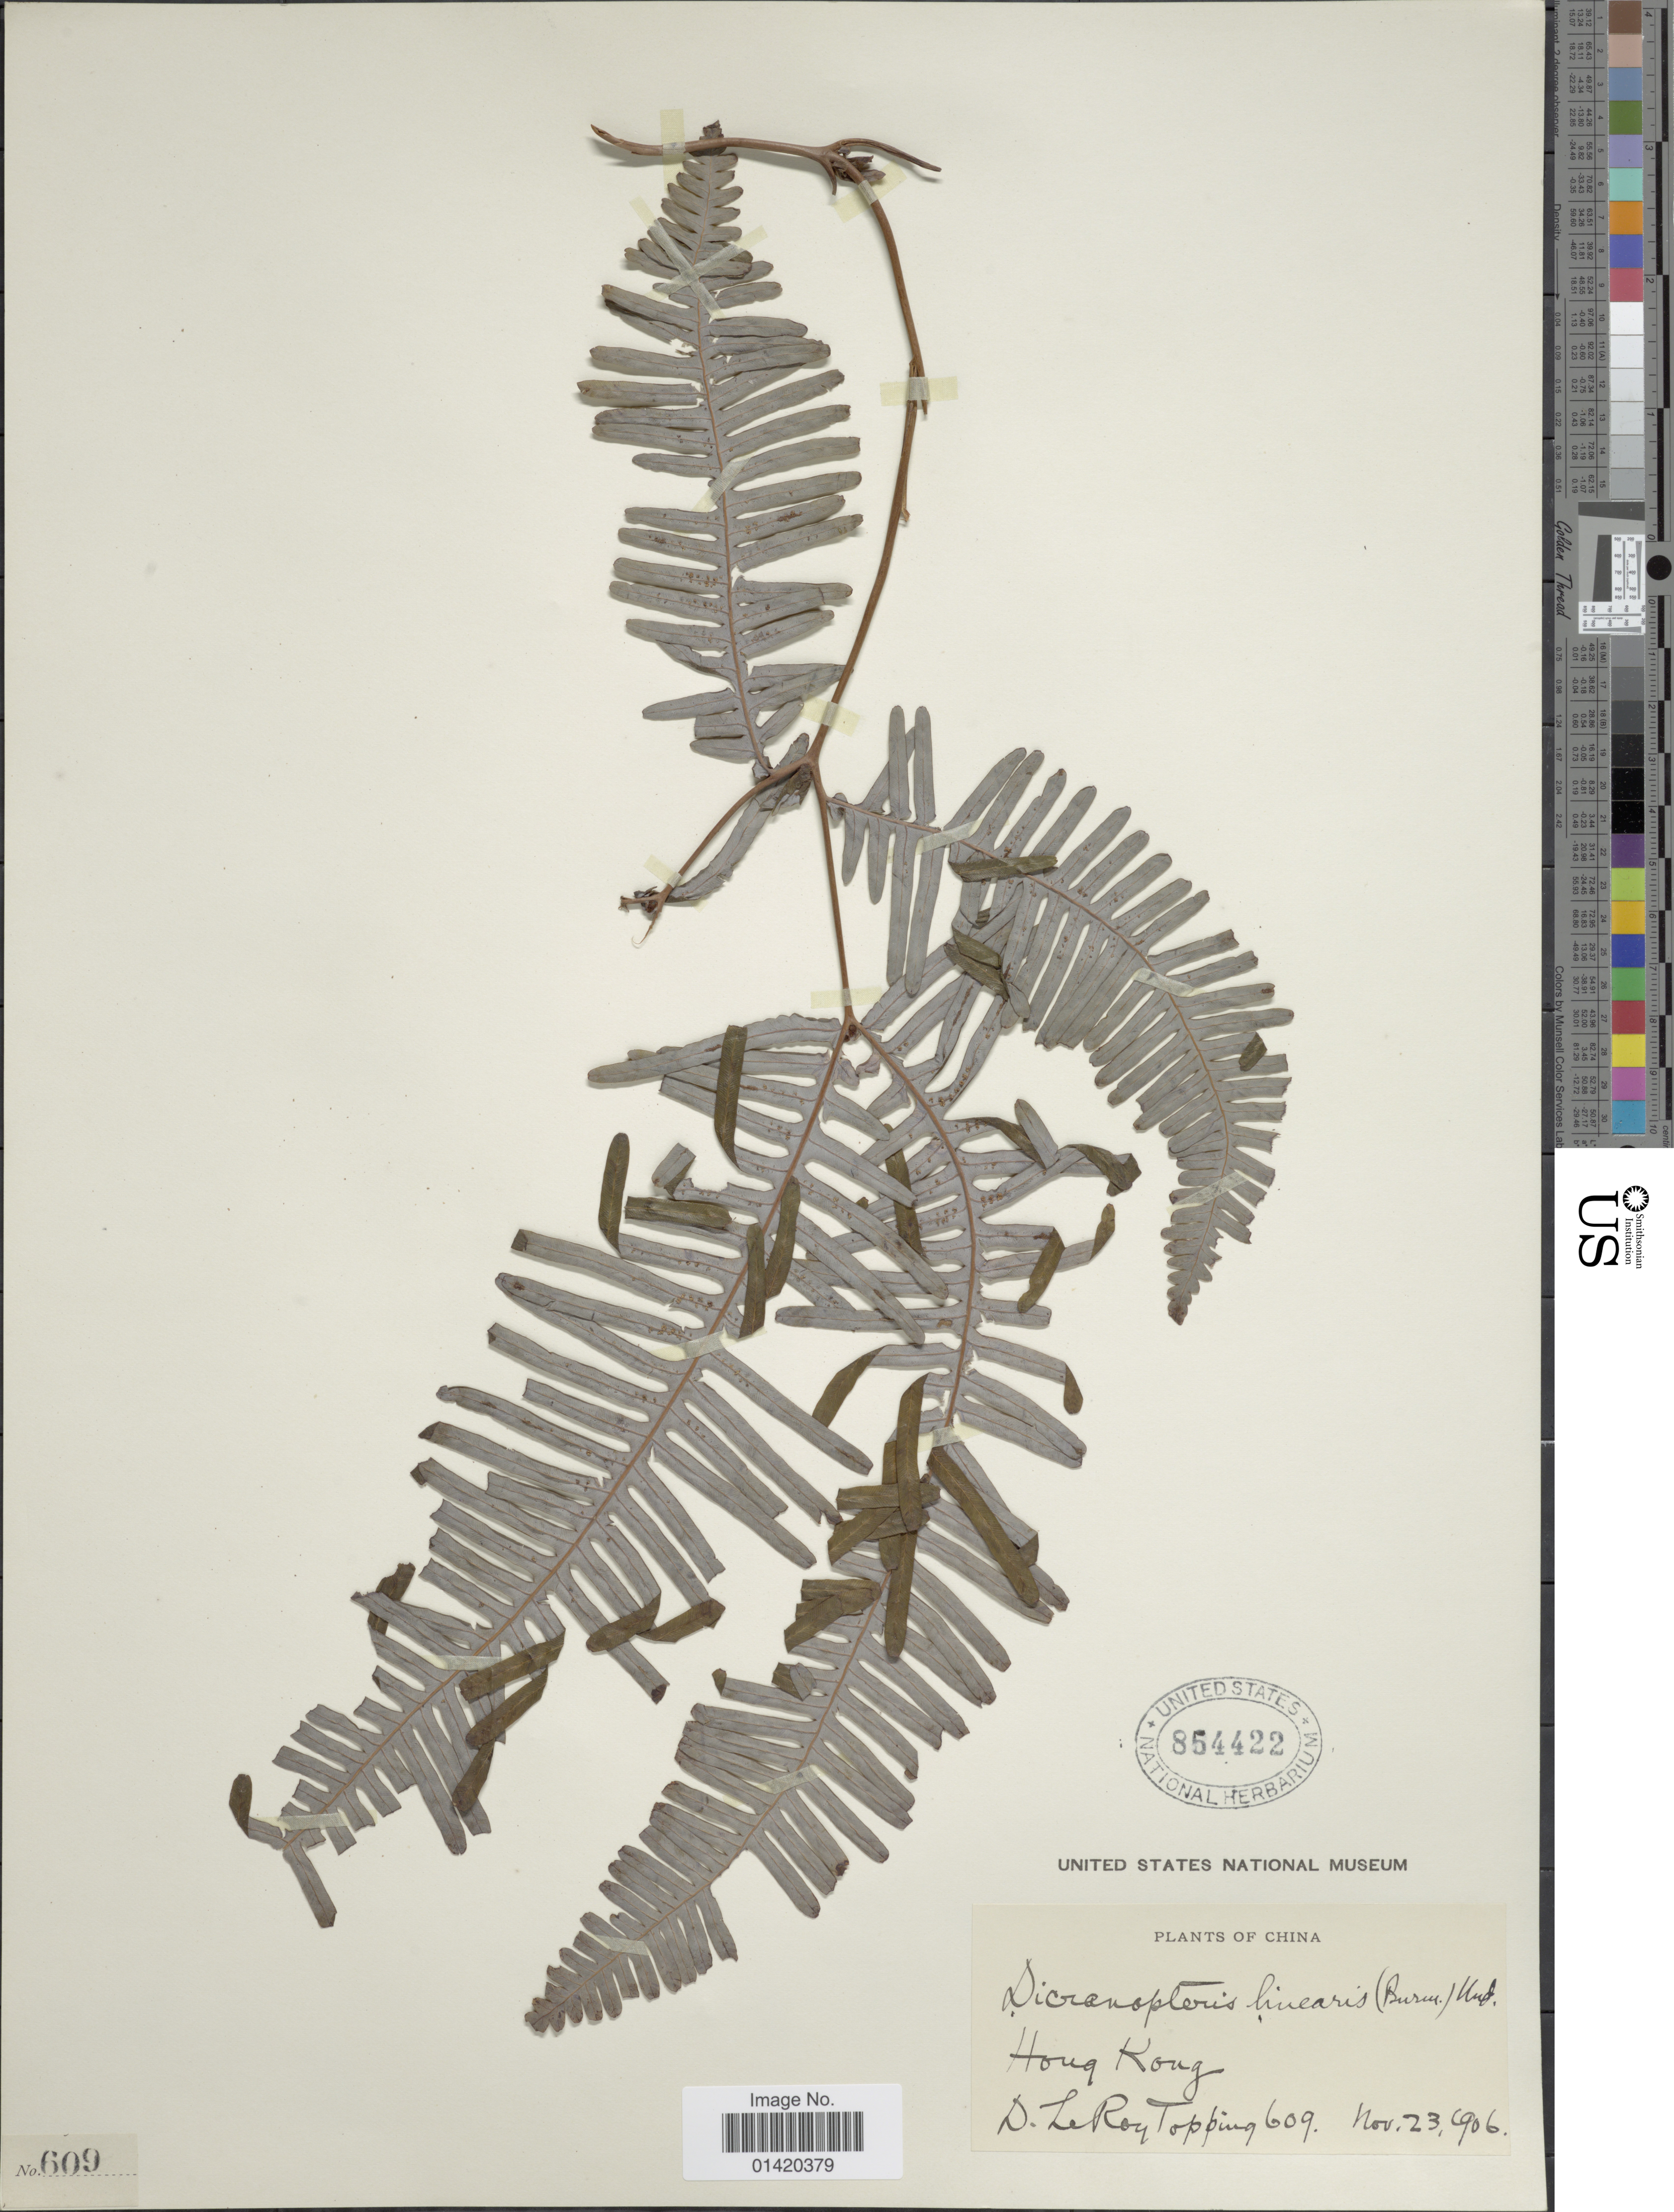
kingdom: Plantae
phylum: Tracheophyta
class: Polypodiopsida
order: Gleicheniales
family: Gleicheniaceae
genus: Dicranopteris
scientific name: Dicranopteris linearis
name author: (Burm. f.) Underw.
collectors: D. L. Topping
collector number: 609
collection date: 1906-11-23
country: China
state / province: Hong Kong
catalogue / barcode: US 854422